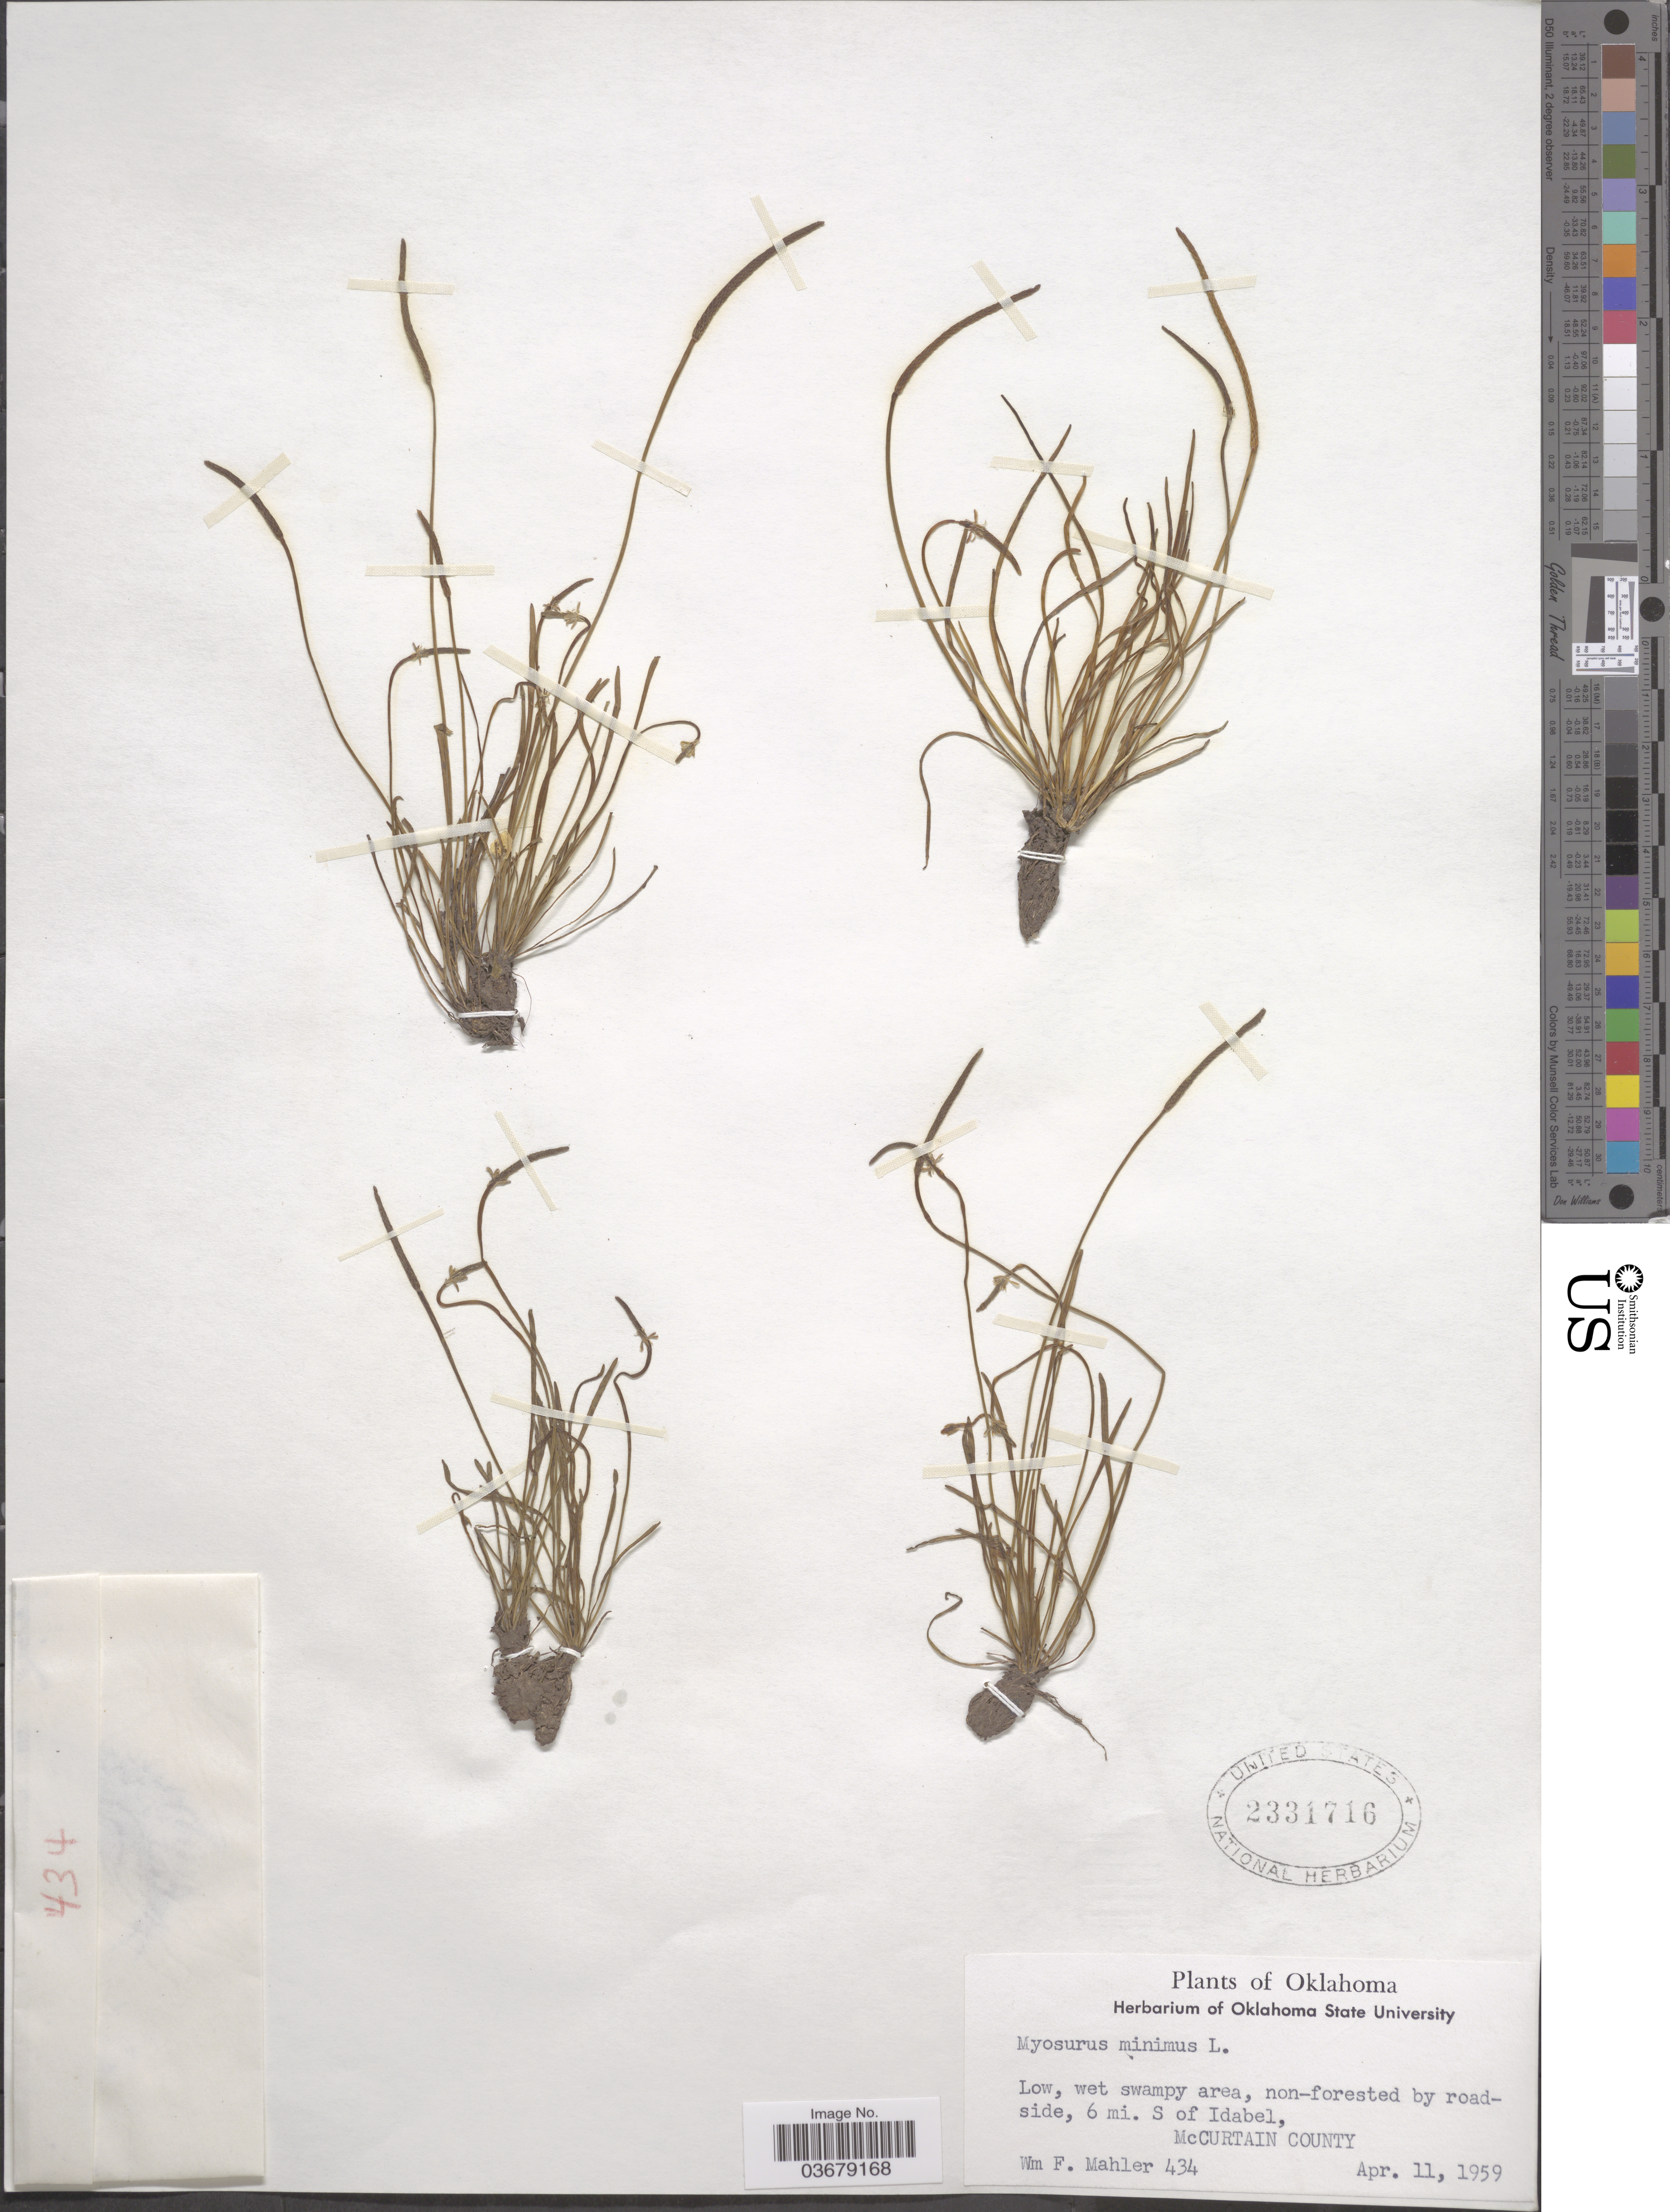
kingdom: Plantae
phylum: Tracheophyta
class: Magnoliopsida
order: Ranunculales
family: Ranunculaceae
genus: Myosurus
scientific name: Myosurus minimus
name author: L.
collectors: W. F. Mahler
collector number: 434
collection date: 1959-04-11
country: United States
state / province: Oklahoma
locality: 6 mi. S of Idabel, McCurtain County.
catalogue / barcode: US 2331716